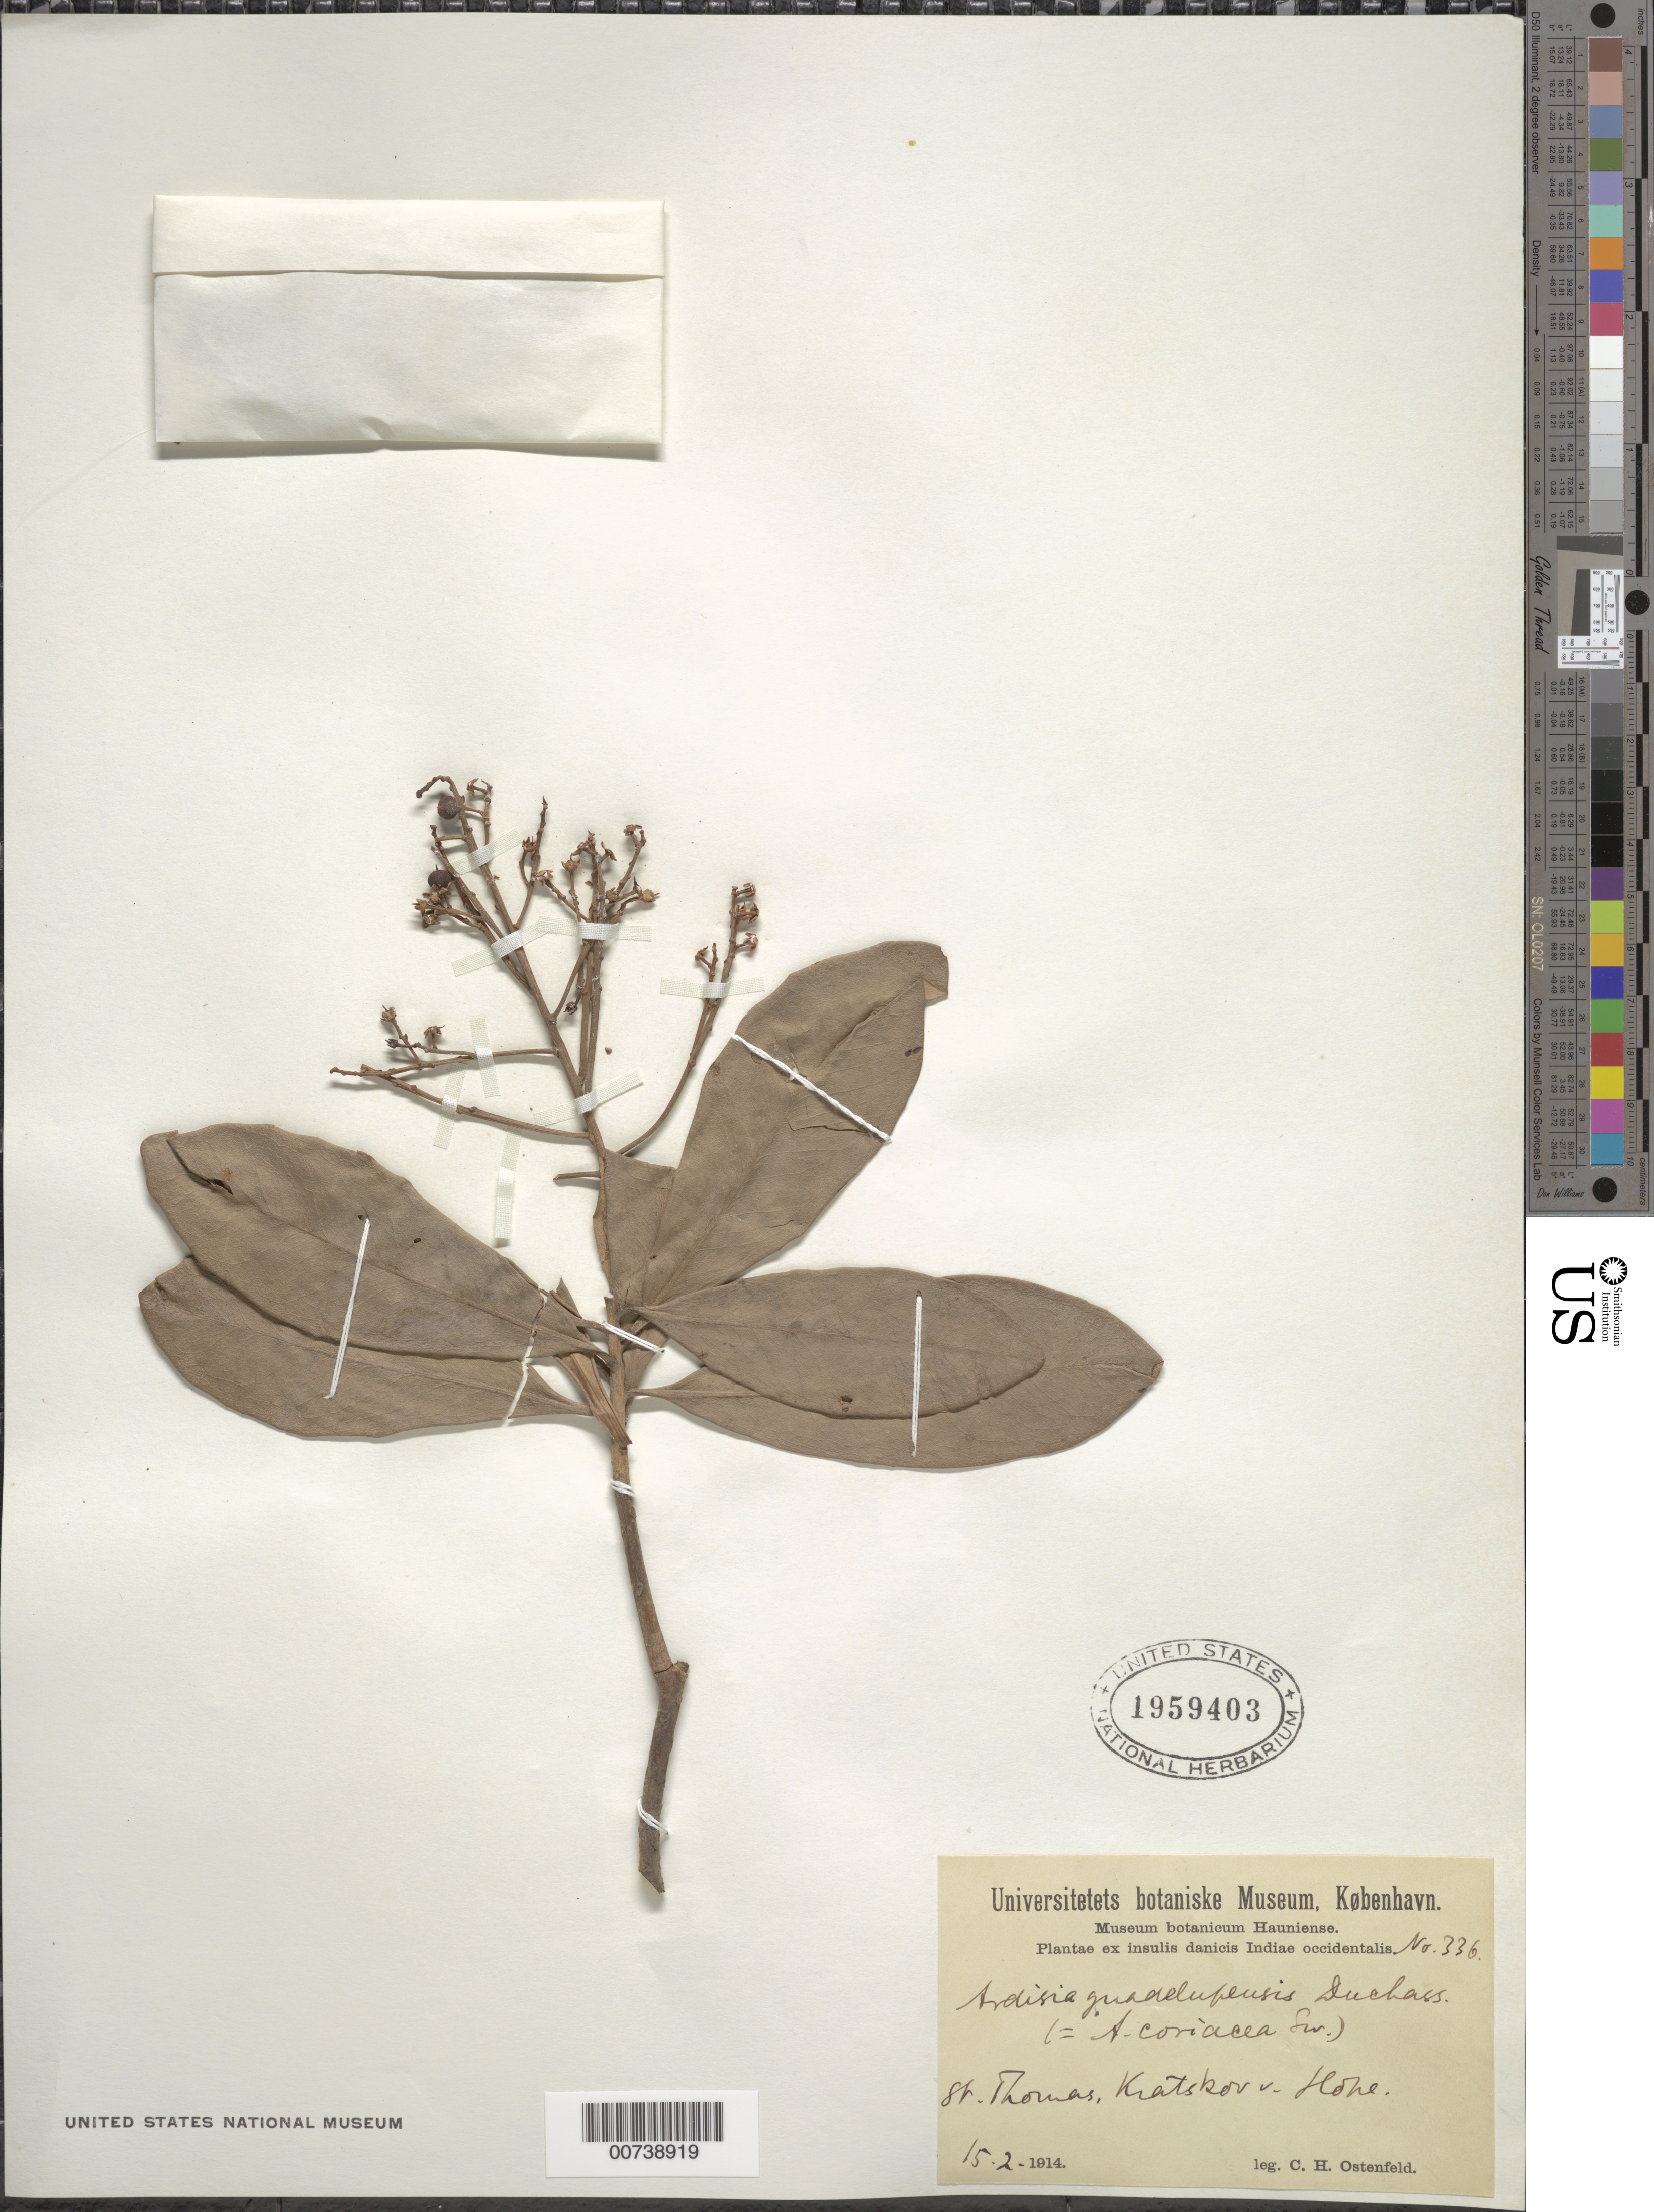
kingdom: Plantae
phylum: Tracheophyta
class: Magnoliopsida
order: Ericales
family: Primulaceae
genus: Ardisia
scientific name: Ardisia obovata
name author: Desv. ex Ham.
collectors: C. Ostenfeld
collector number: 336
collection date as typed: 15 Feb 1914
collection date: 1914-02-15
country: U.S. Virgin Islands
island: St. Thomas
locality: Krastsbor ?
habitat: Slope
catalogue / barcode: US 1959403